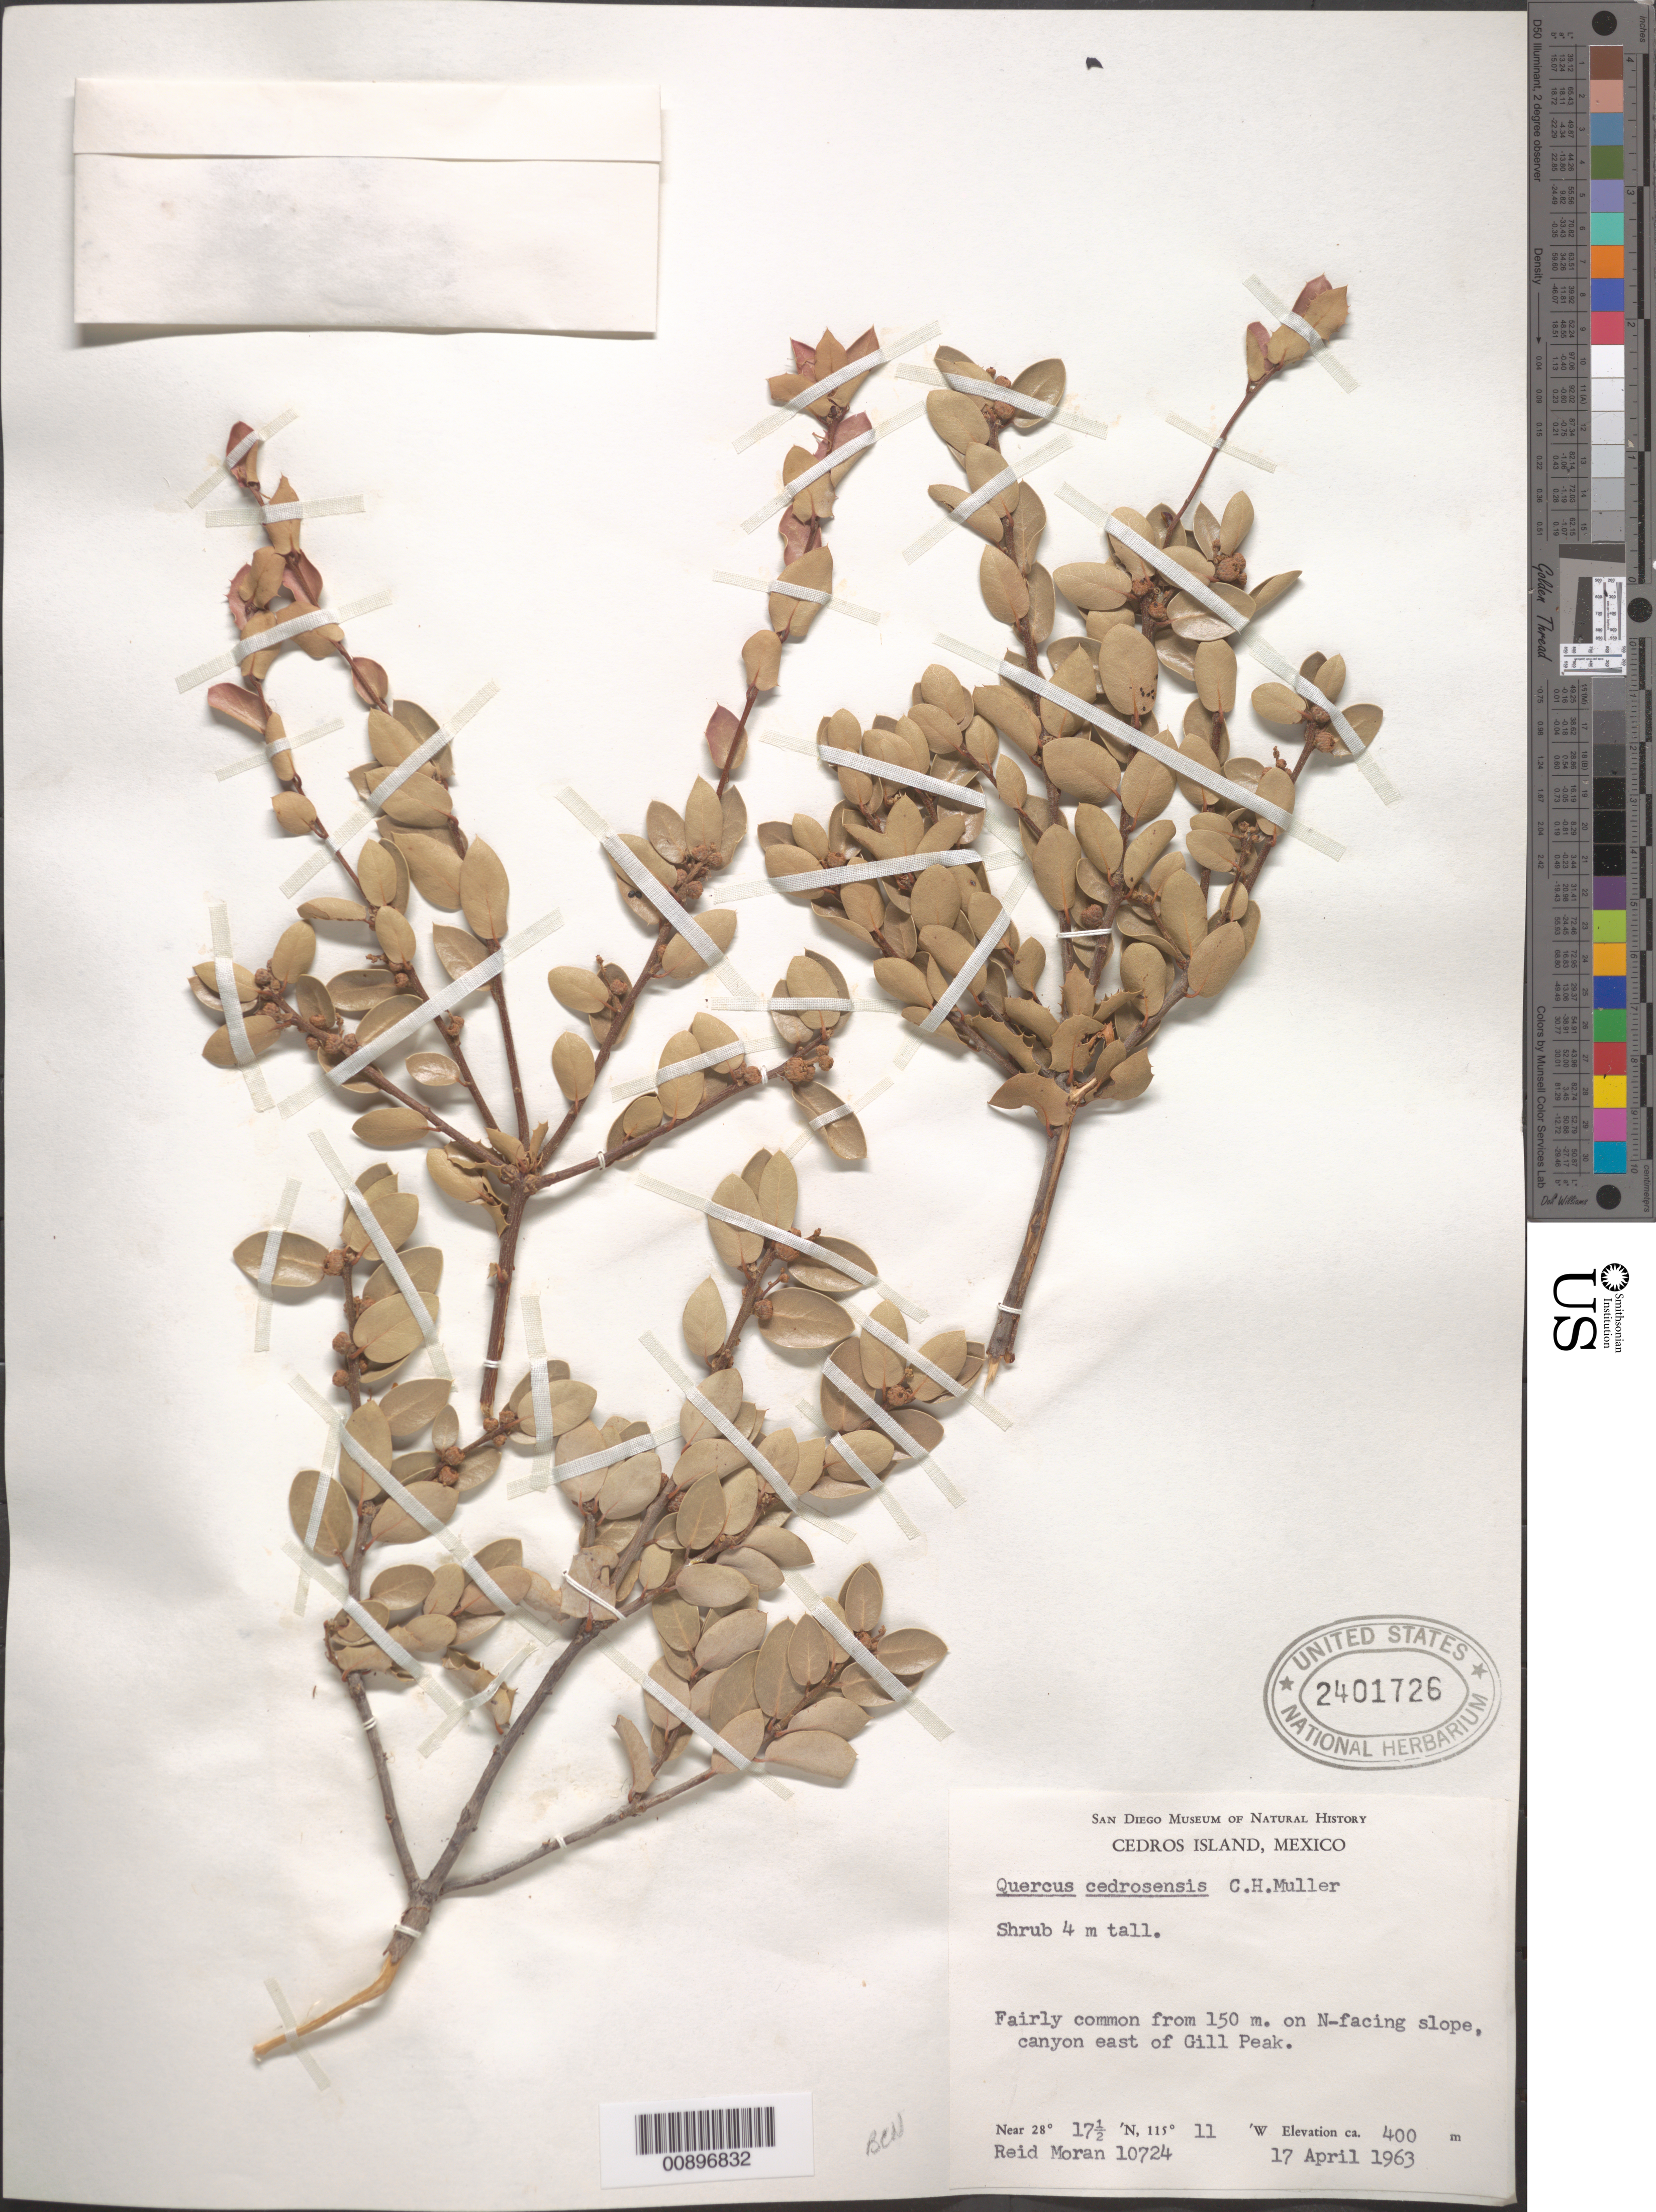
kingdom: Plantae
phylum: Tracheophyta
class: Magnoliopsida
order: Fagales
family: Fagaceae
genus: Quercus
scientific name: Quercus cedrosensis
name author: C.H. Mull.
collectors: R. V. Moran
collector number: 10724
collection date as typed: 17 Apr 1963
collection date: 1963-04-17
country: Mexico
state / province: Baja California Norte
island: Cedros I.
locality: Canyon east of Gill Peak, Cedros Island, Baja California Norte.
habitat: Fairly common from 150 m. on N-facing slope. Canyon.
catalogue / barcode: US 2401726